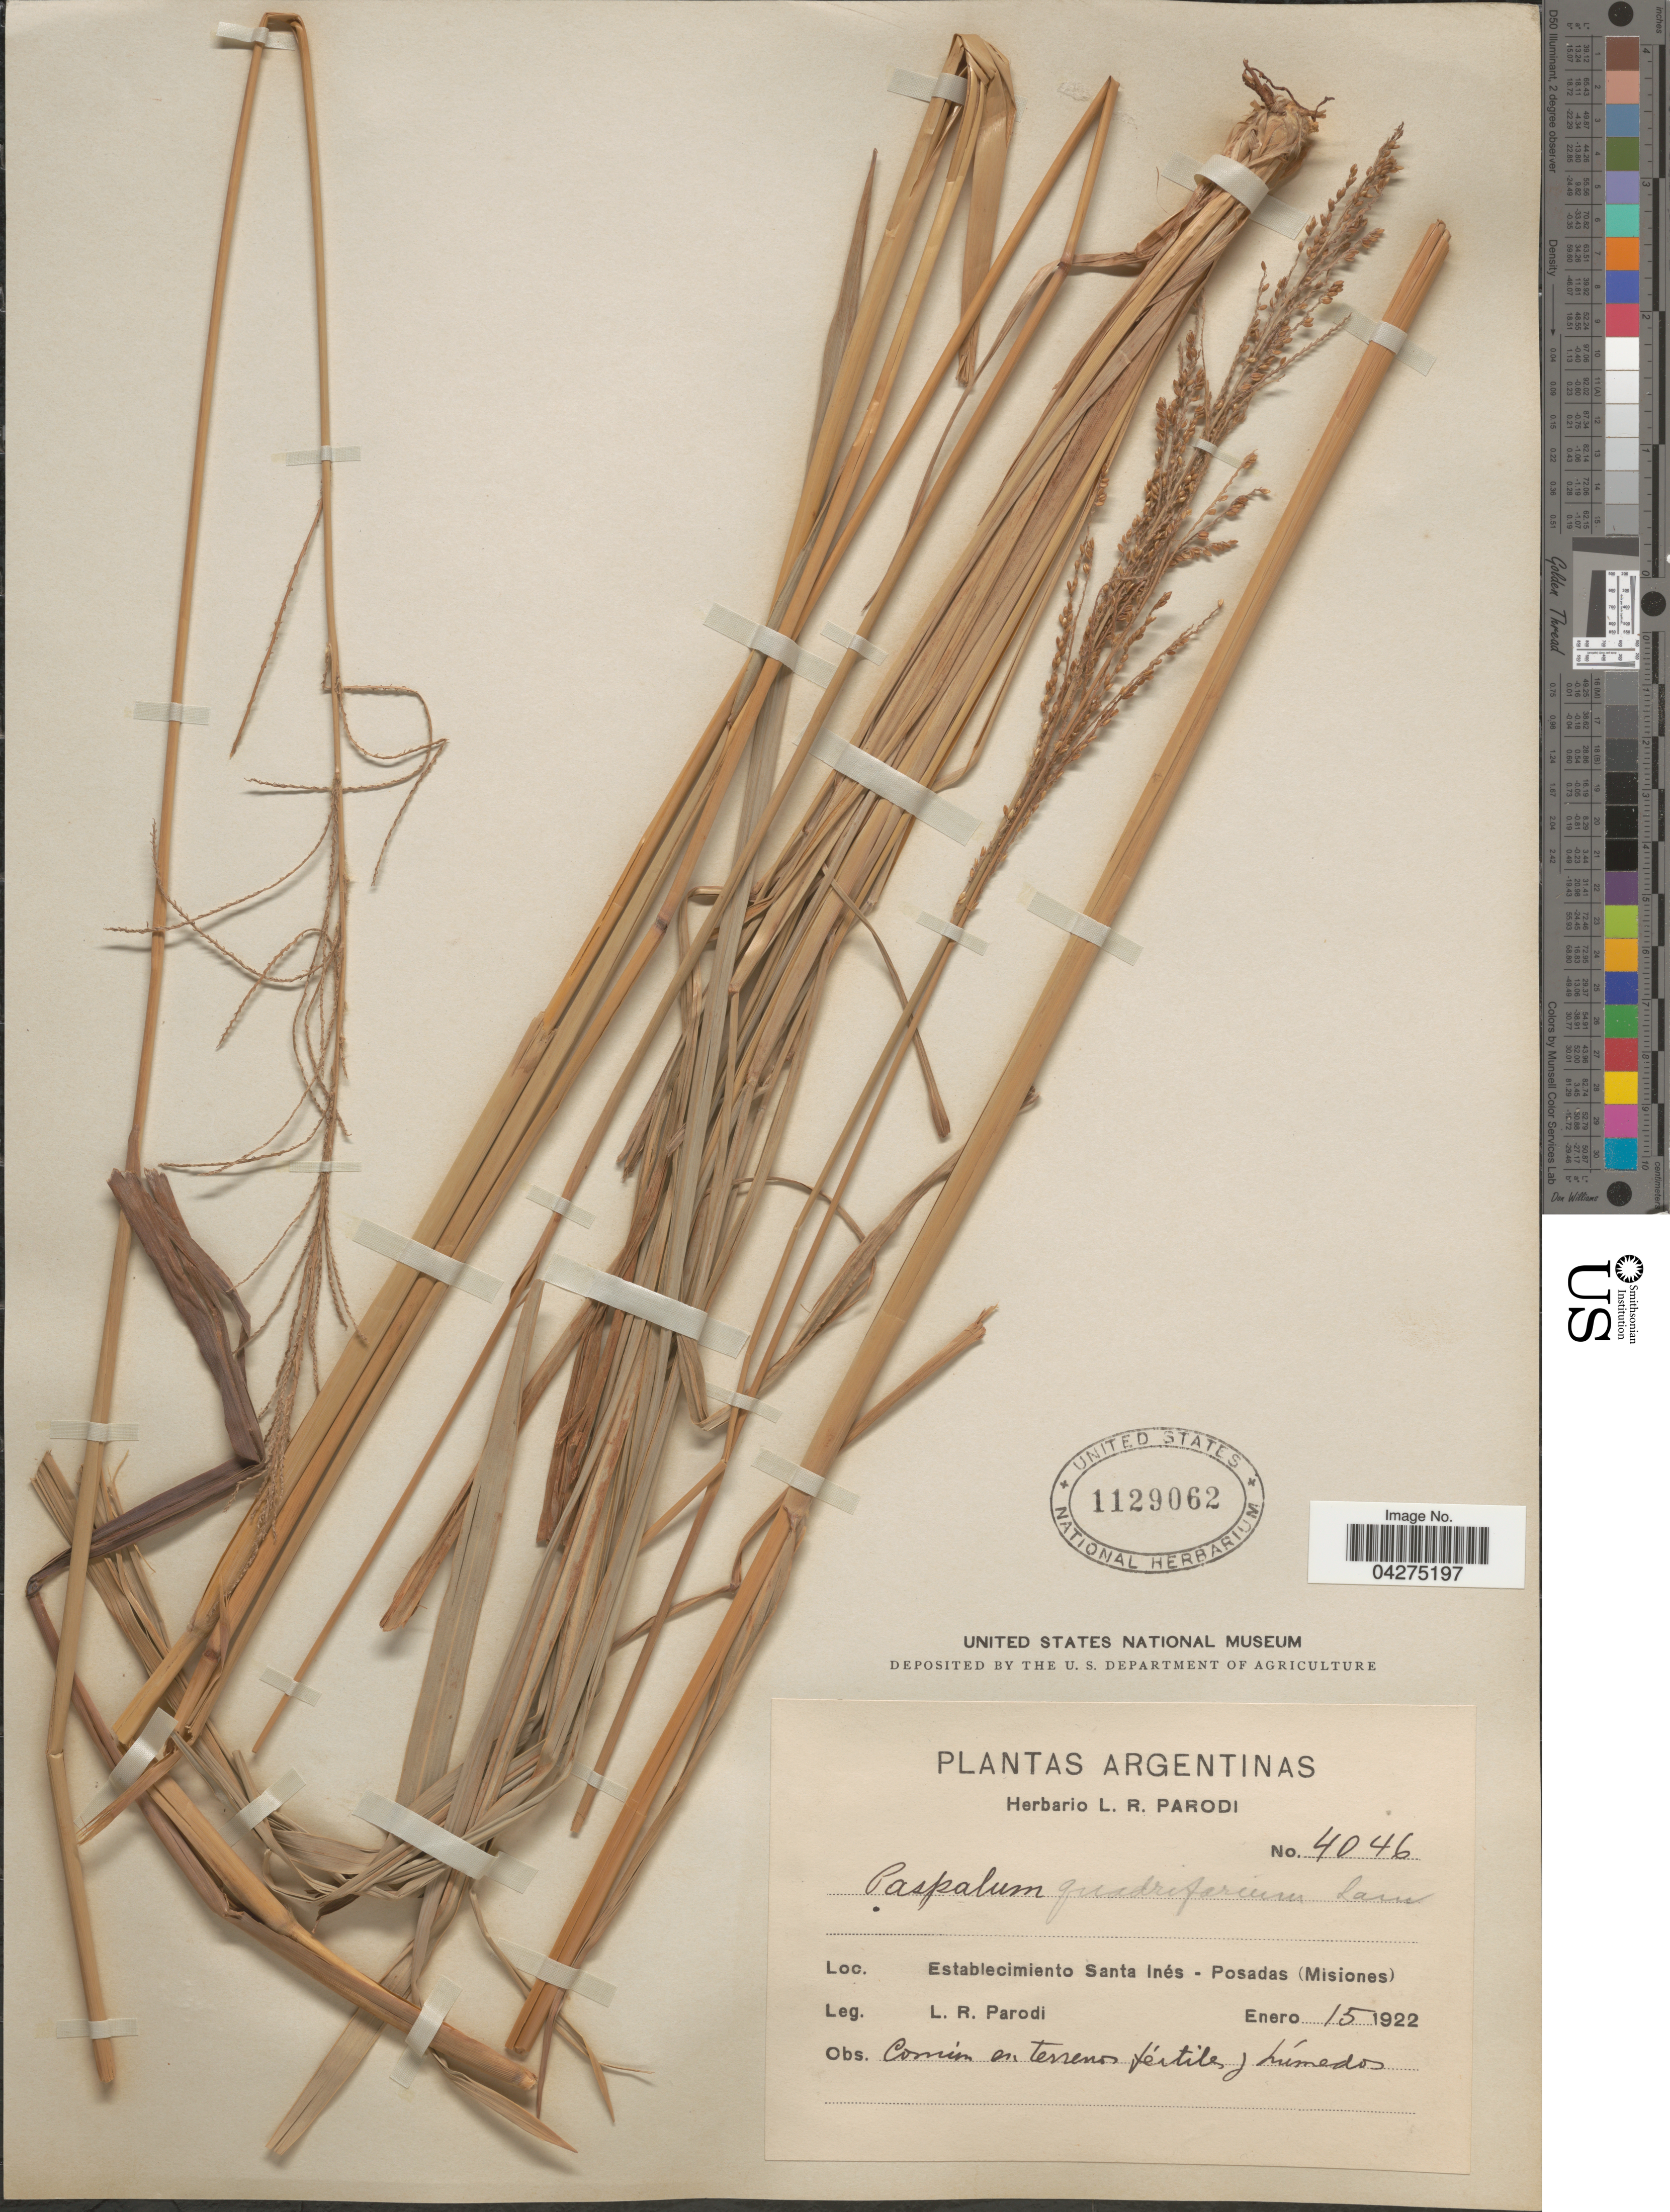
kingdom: Plantae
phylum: Tracheophyta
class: Liliopsida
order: Poales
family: Poaceae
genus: Paspalum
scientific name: Paspalum quadrifarium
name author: Lam.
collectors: L. R. Parodi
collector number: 4046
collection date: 1922-01-15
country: Argentina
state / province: Misiones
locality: Establecimiento Santa Inés - Posadas (Misiones).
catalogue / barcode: US 1129062